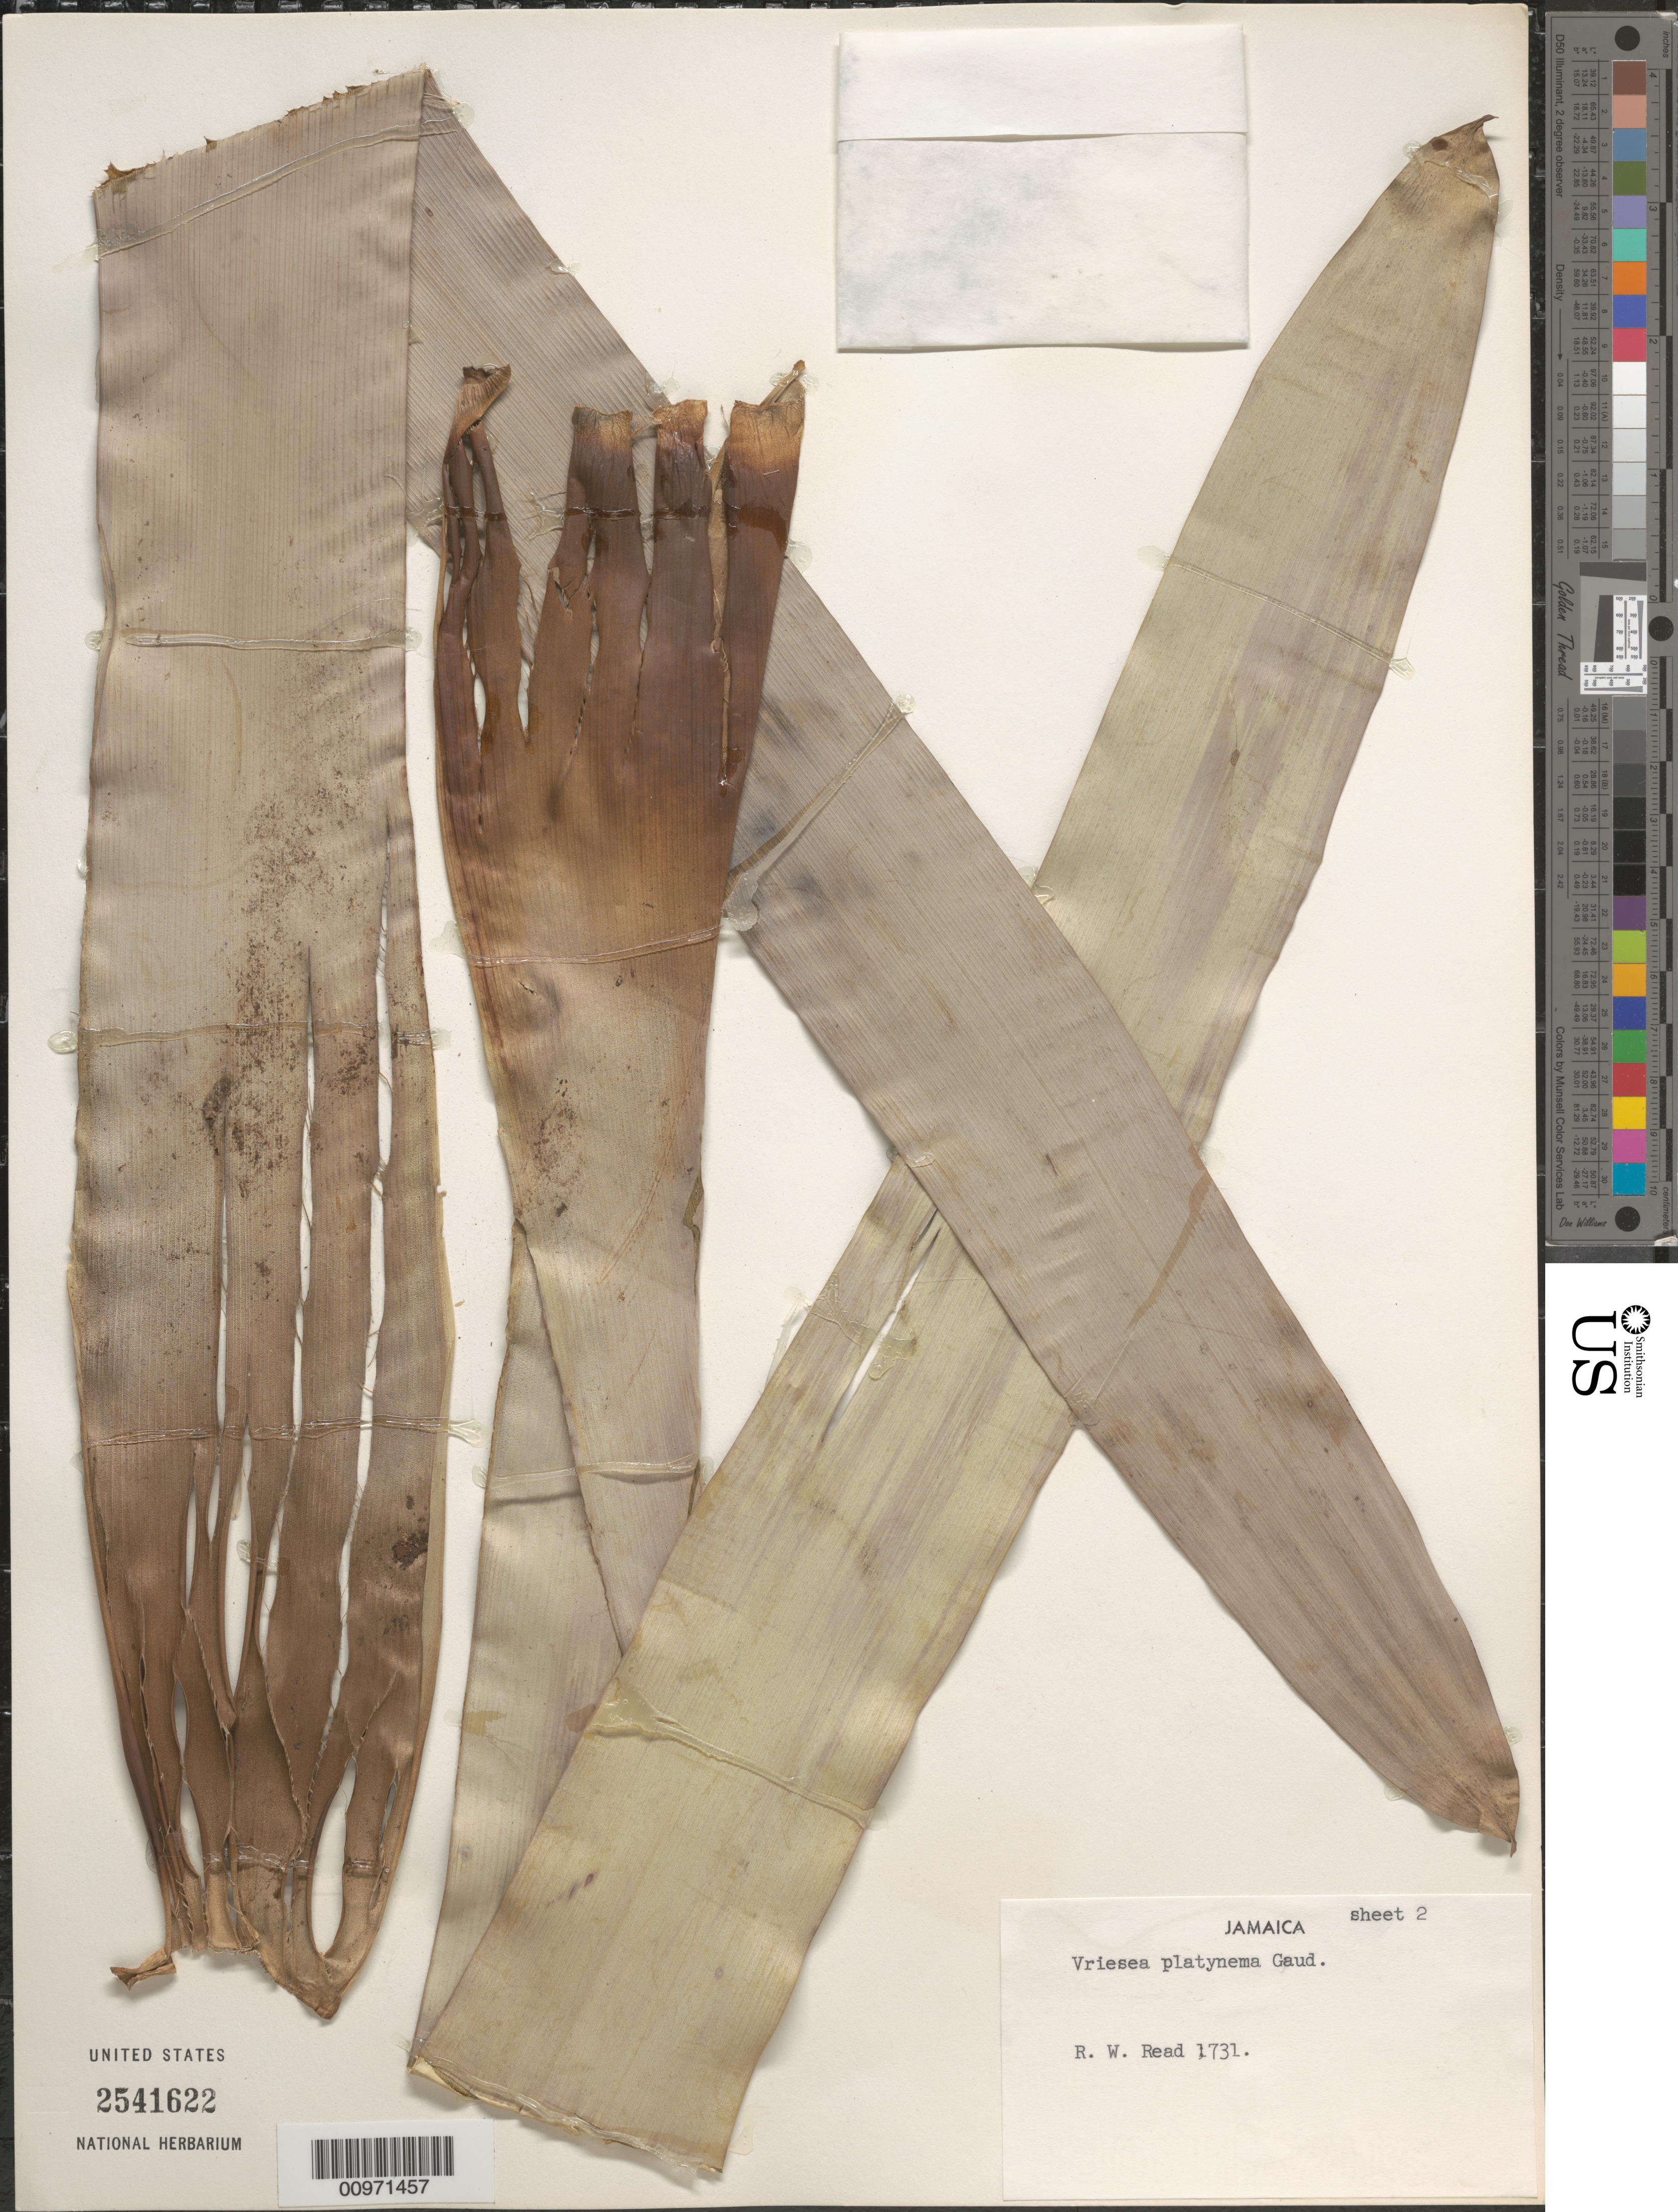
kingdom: Plantae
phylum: Tracheophyta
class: Liliopsida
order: Poales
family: Bromeliaceae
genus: Vriesea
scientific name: Vriesea platynema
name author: Gaudich.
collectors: R. W. Read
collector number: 1731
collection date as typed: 09 Nov 1966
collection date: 1966-11-09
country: Jamaica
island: Jamaica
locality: Mango Tree Hill, Trelawny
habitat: Growing on limestone outcrop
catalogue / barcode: US 2541622